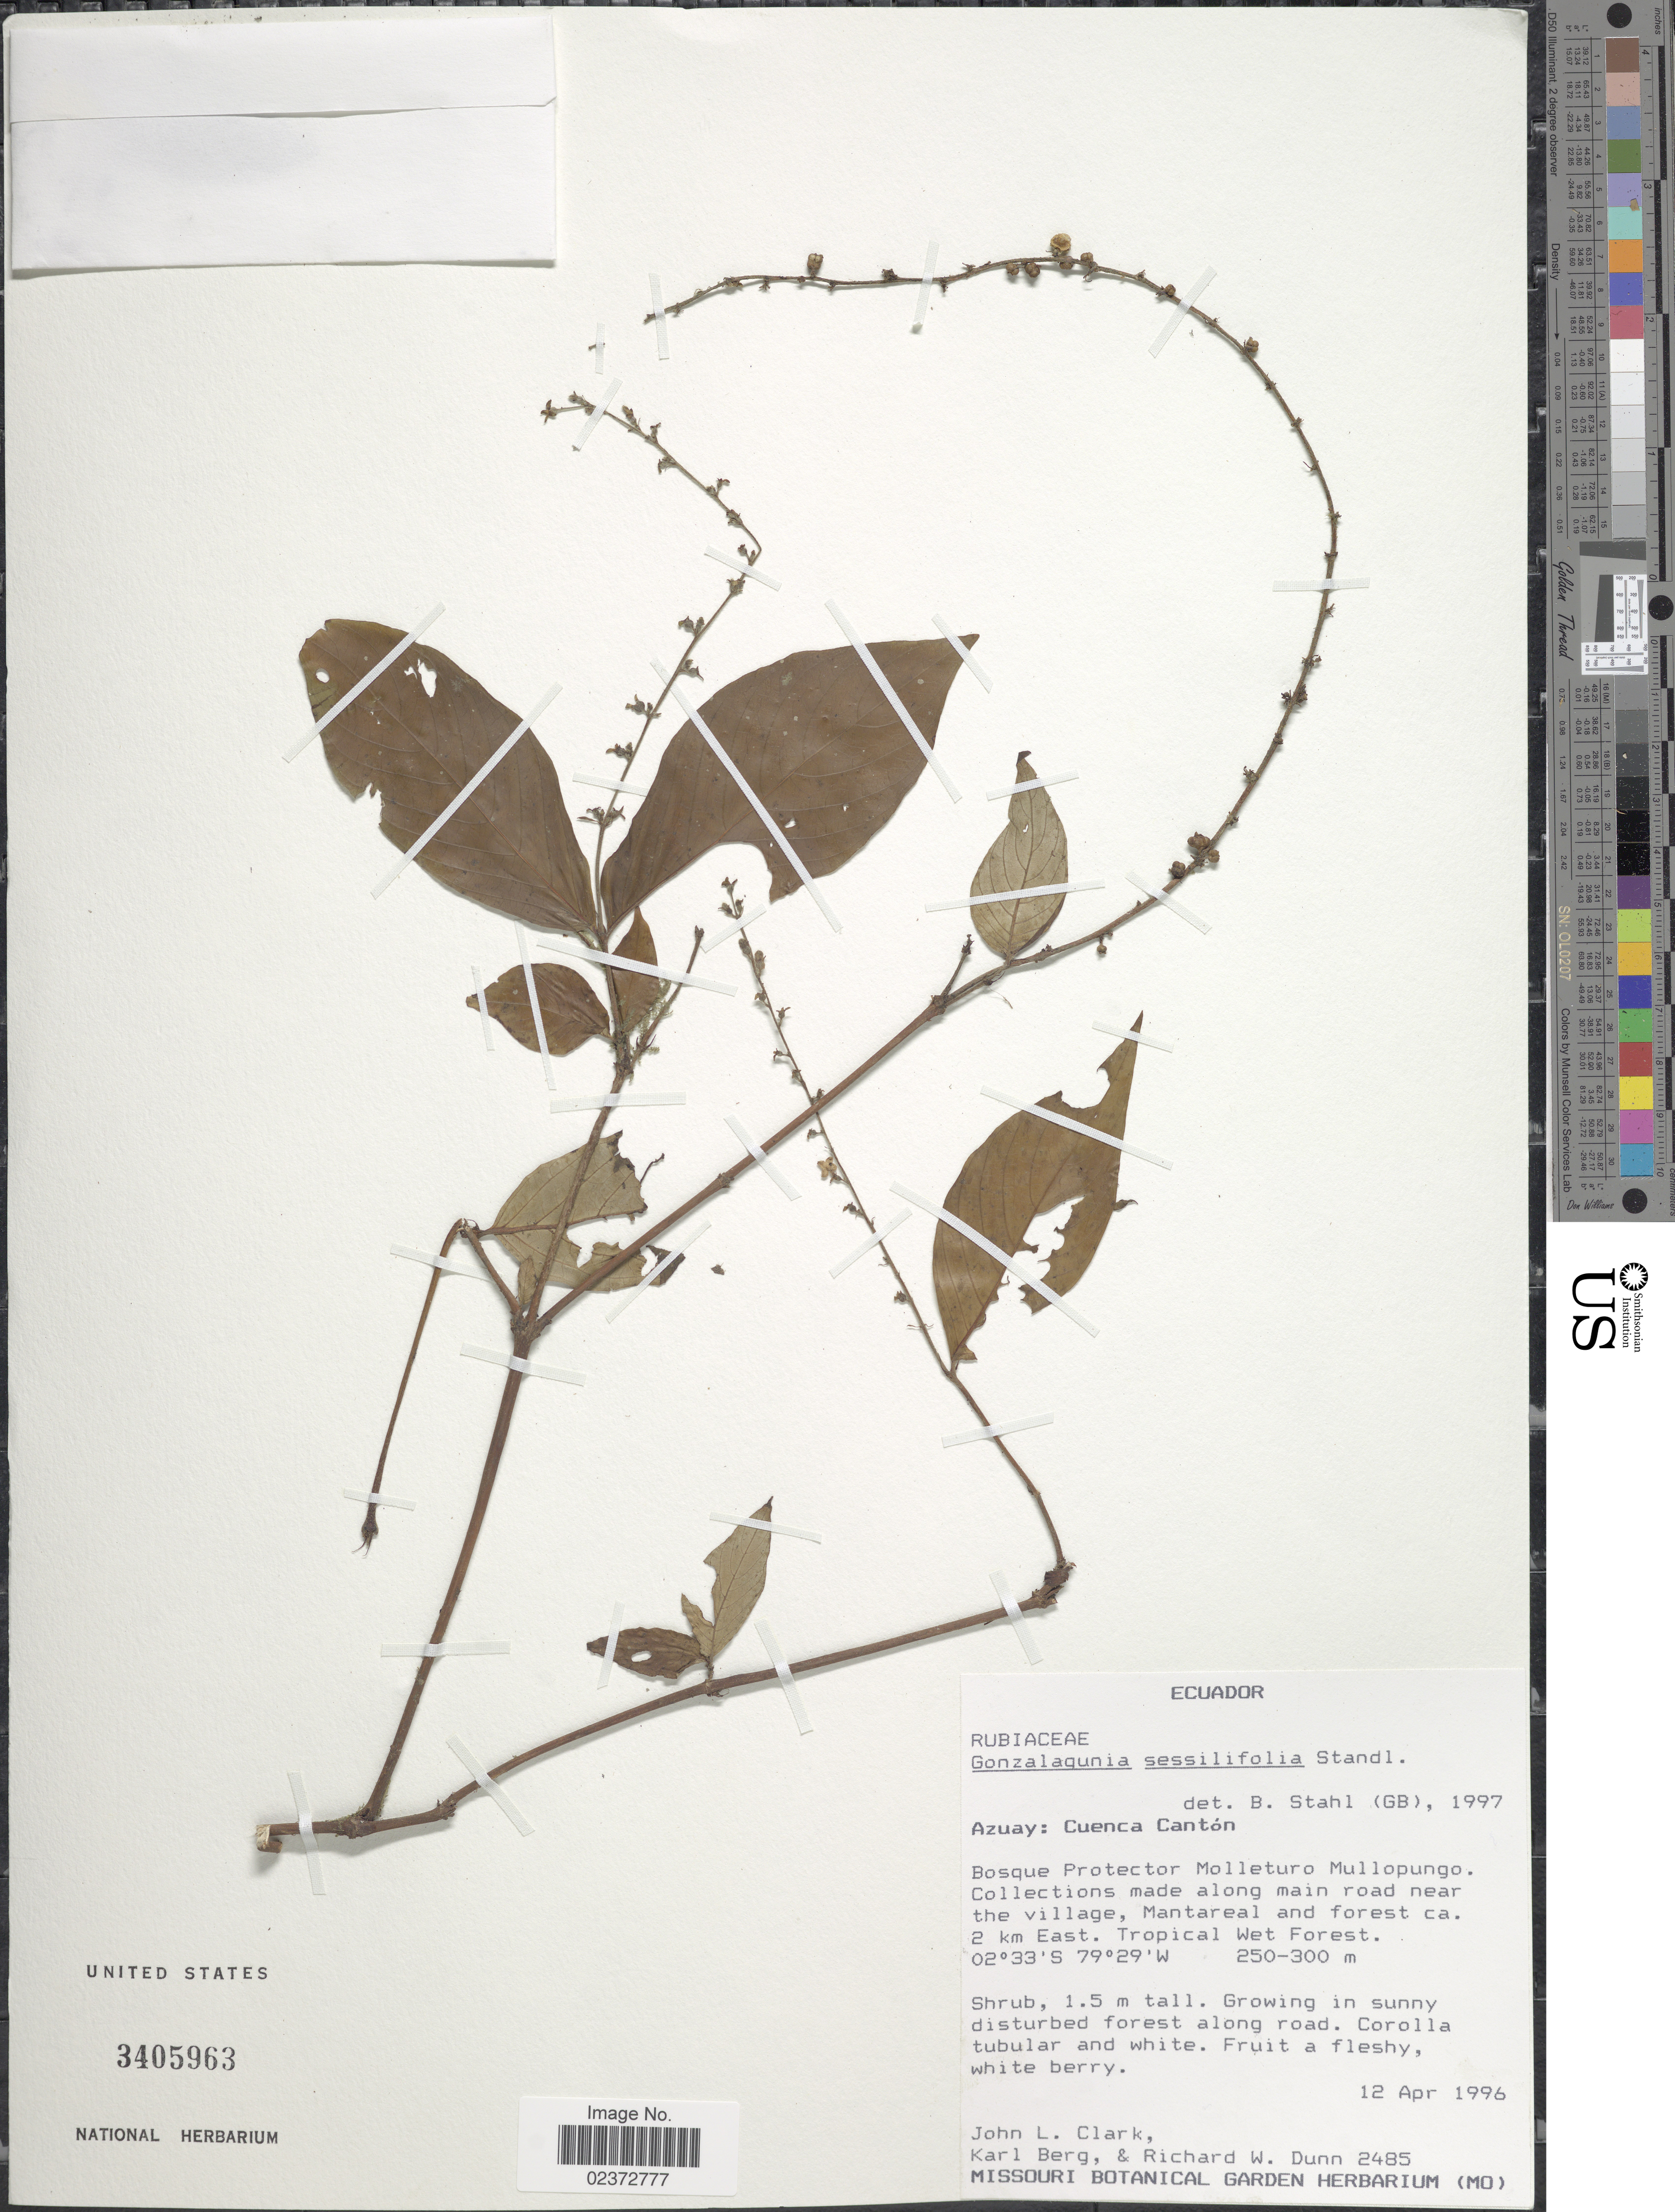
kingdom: Plantae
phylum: Tracheophyta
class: Magnoliopsida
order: Gentianales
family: Rubiaceae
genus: Gonzalagunia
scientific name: Gonzalagunia sessilifolia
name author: Standl.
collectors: J. L. Clark, K. Berg & R. Dunn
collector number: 2485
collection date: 1996-04-12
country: Ecuador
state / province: Azuay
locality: Cuenca Cantón, Bosque Protector Molleturo Mullopungo. Collections made along main road near the village, Mantareal and forest ca. 2 km East. Tropical Wet forest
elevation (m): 250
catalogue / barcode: US 3405963